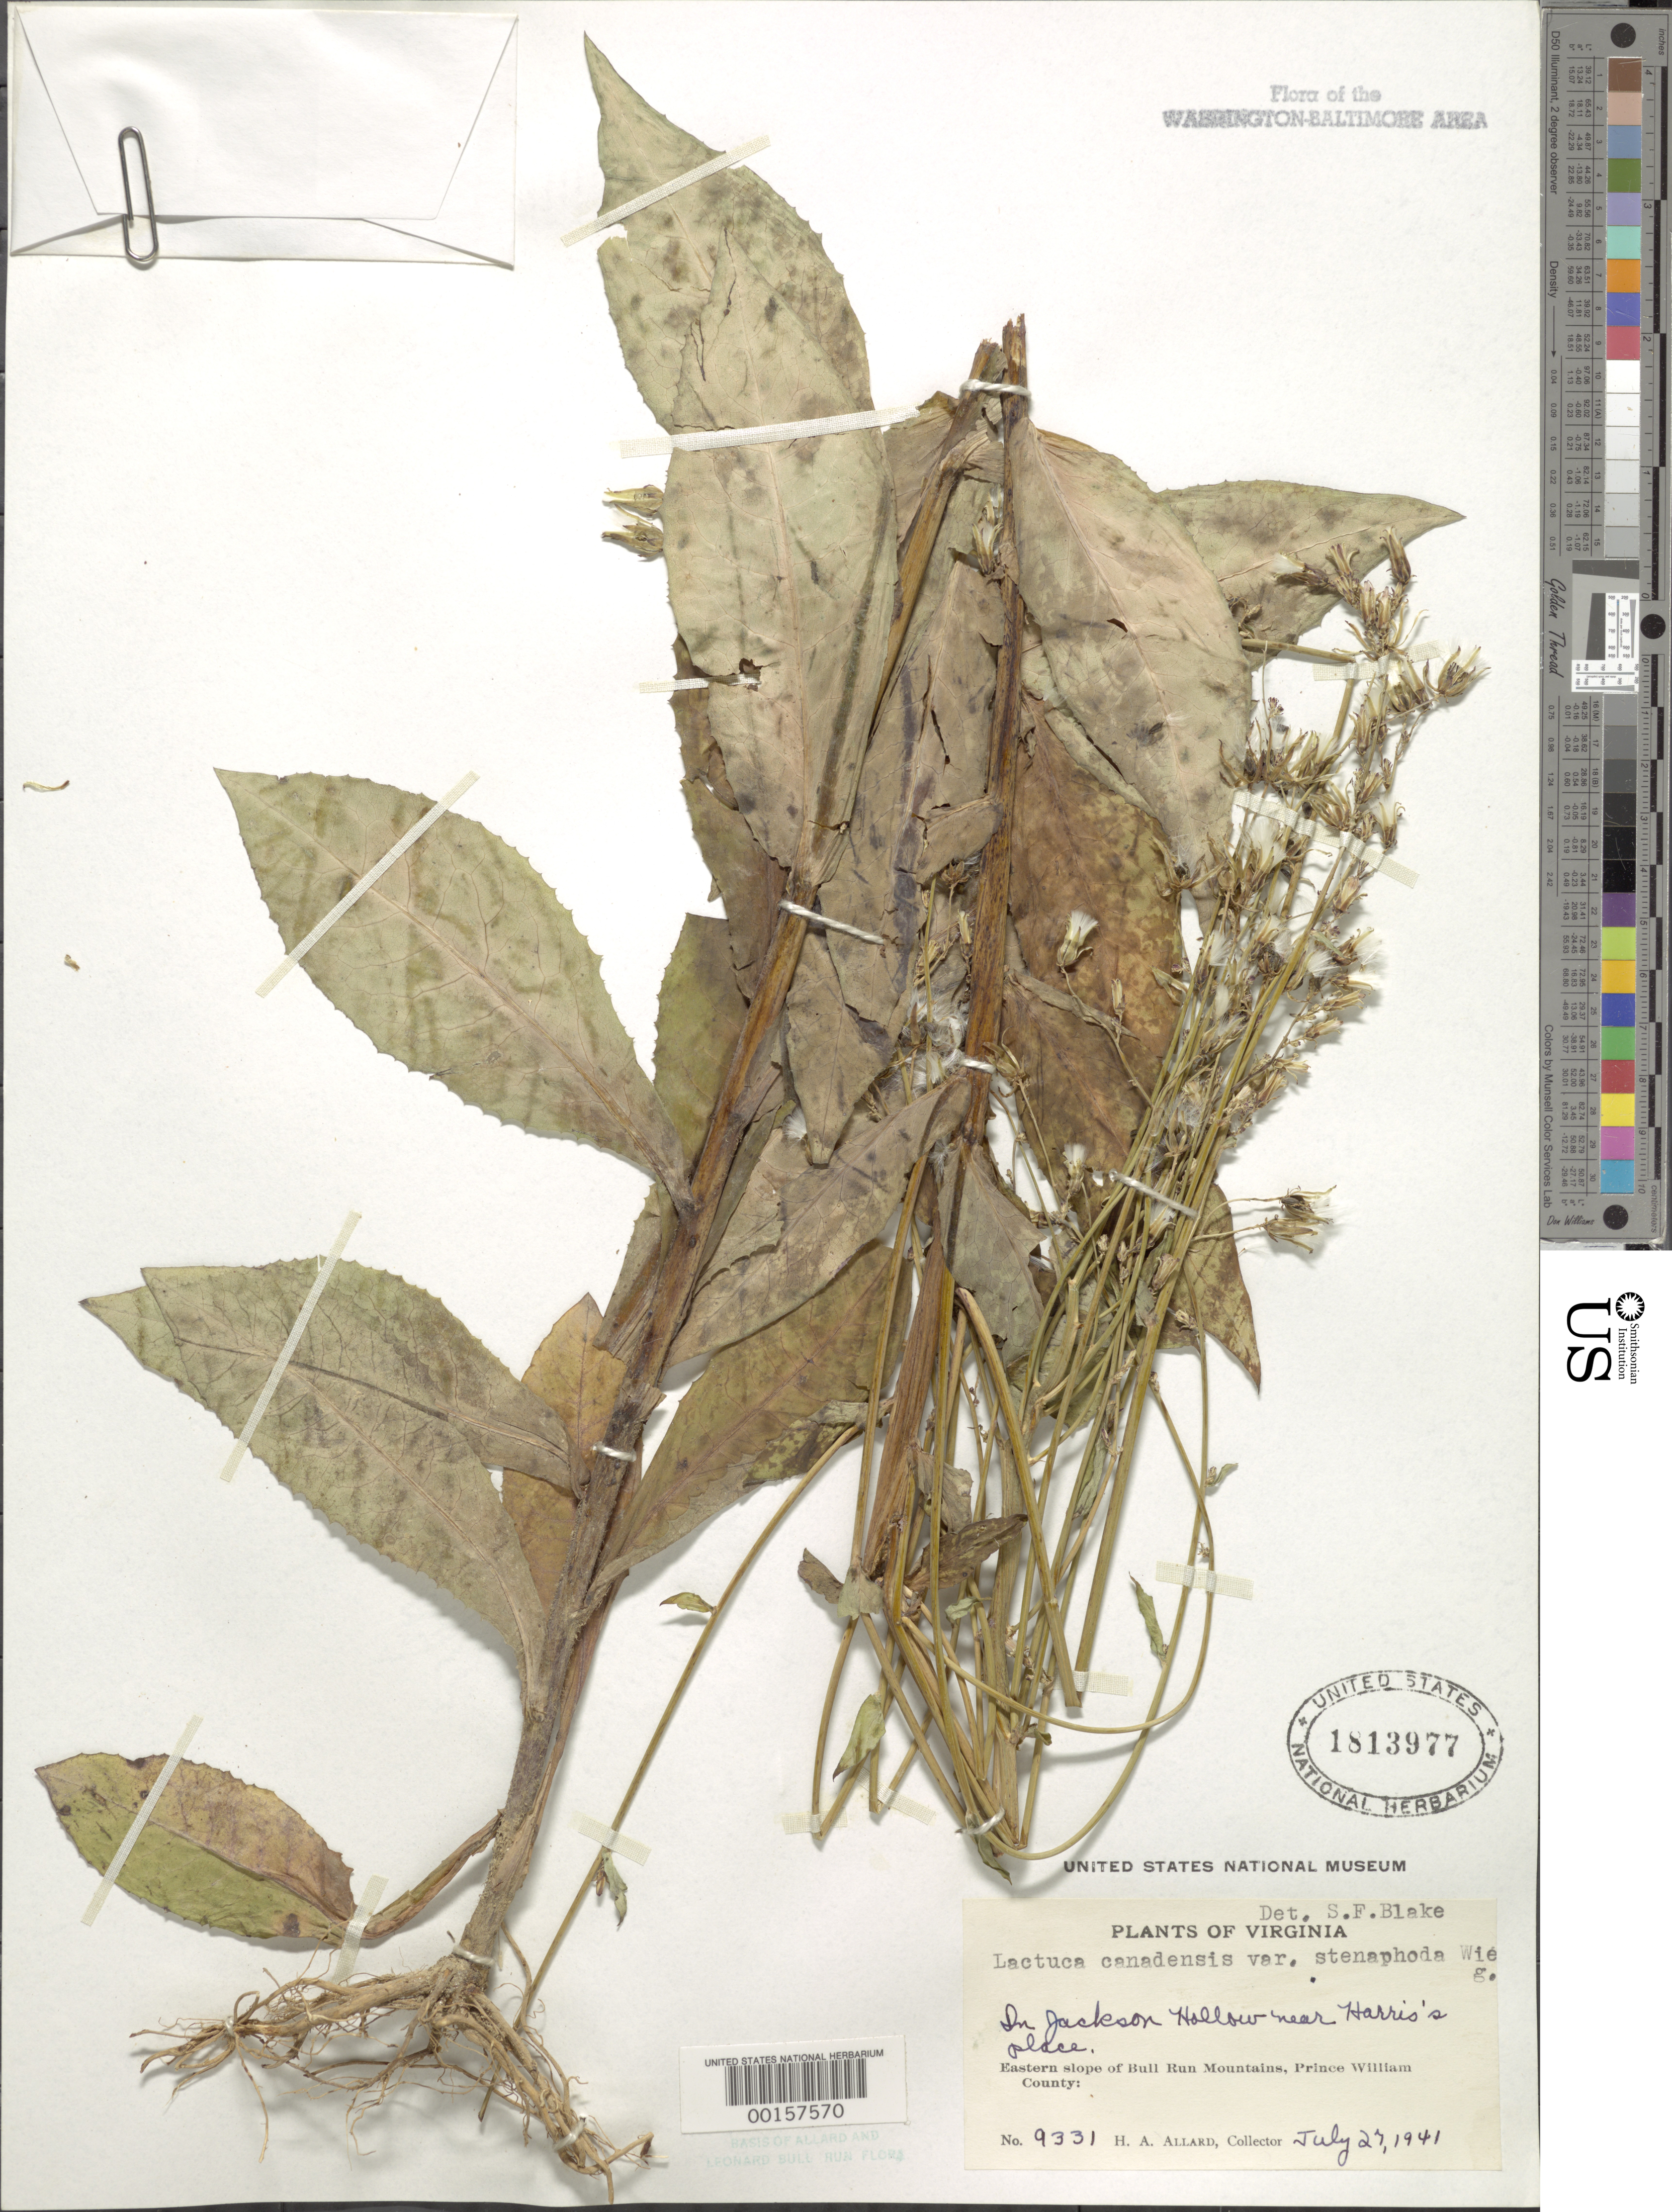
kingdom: Plantae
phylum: Tracheophyta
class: Magnoliopsida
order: Asterales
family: Asteraceae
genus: Lactuca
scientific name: Lactuca canadensis var. stenopoda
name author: Wiegand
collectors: H. A. Allard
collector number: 9331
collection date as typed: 27 Jul 1941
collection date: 1941-07-27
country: United States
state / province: Virginia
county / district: Prince William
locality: Jackson Hollow near Harris place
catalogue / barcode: US 1813977